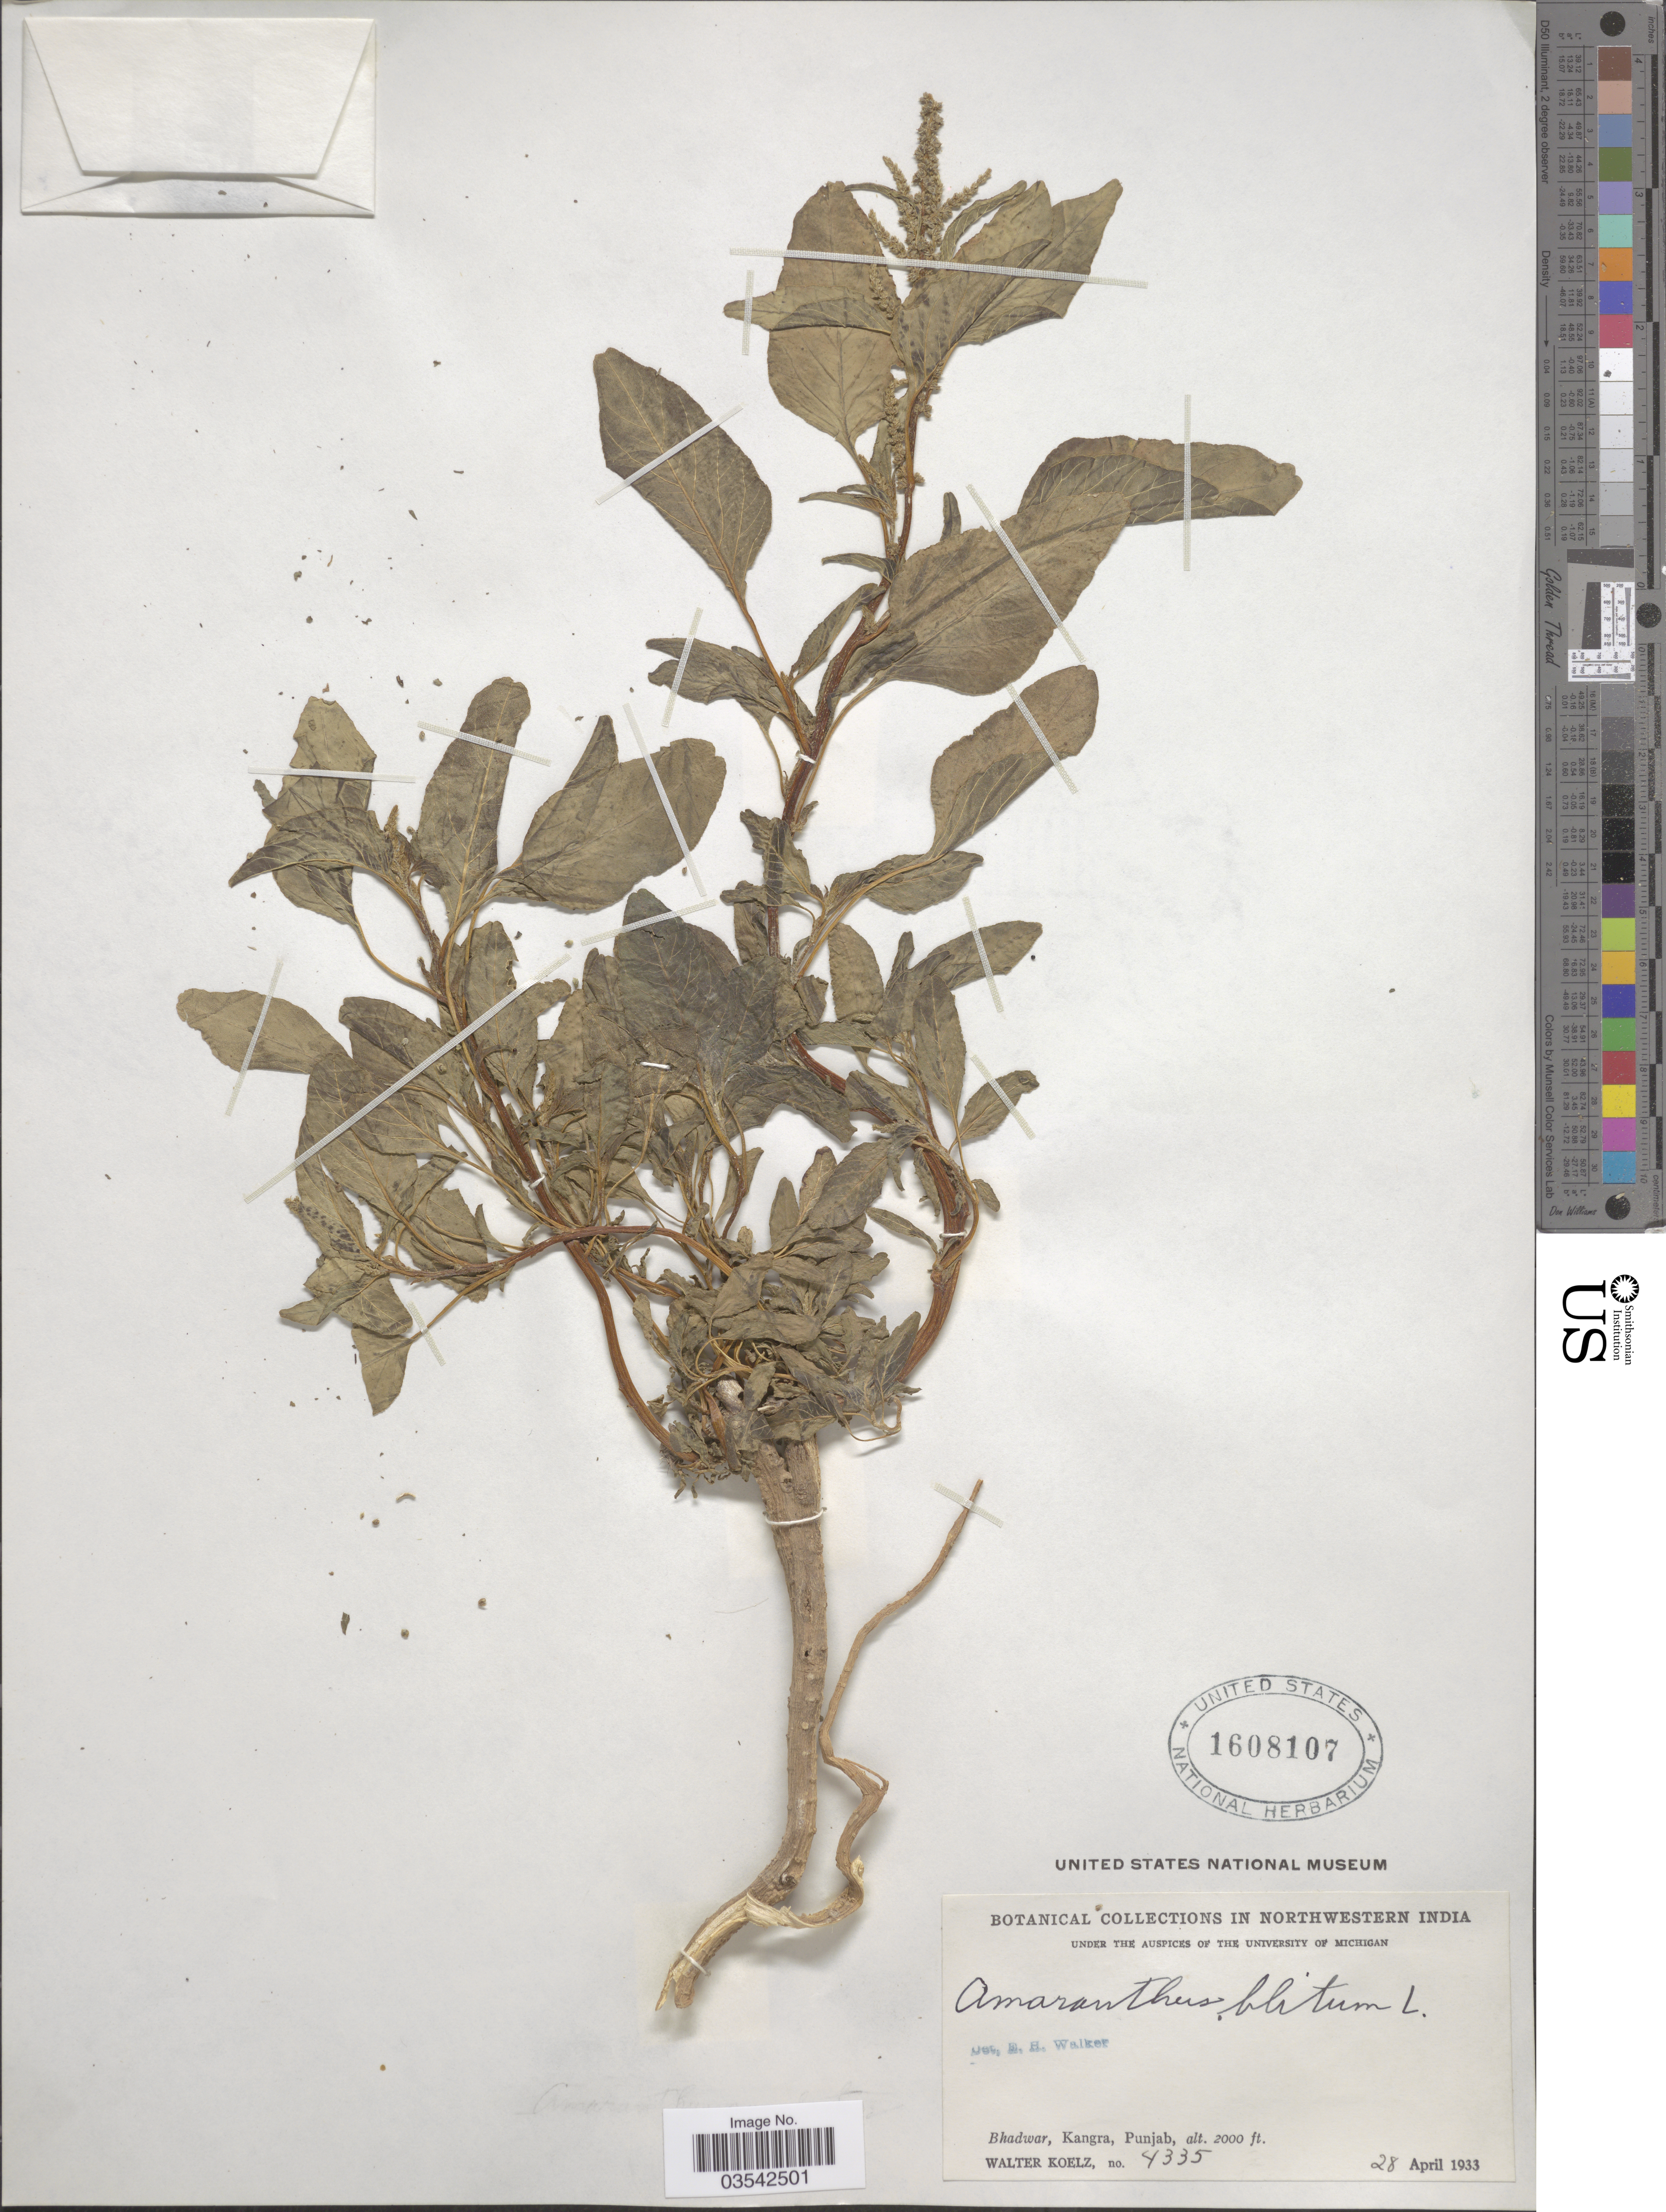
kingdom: Plantae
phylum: Tracheophyta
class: Magnoliopsida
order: Caryophyllales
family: Amaranthaceae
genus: Amaranthus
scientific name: Amaranthus lividus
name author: L.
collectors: W. N. Koelz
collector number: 4335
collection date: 1933-04-28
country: India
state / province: Punjab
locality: Northwestern India. Bhadwar, Kangra.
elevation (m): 610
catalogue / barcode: US 1608107